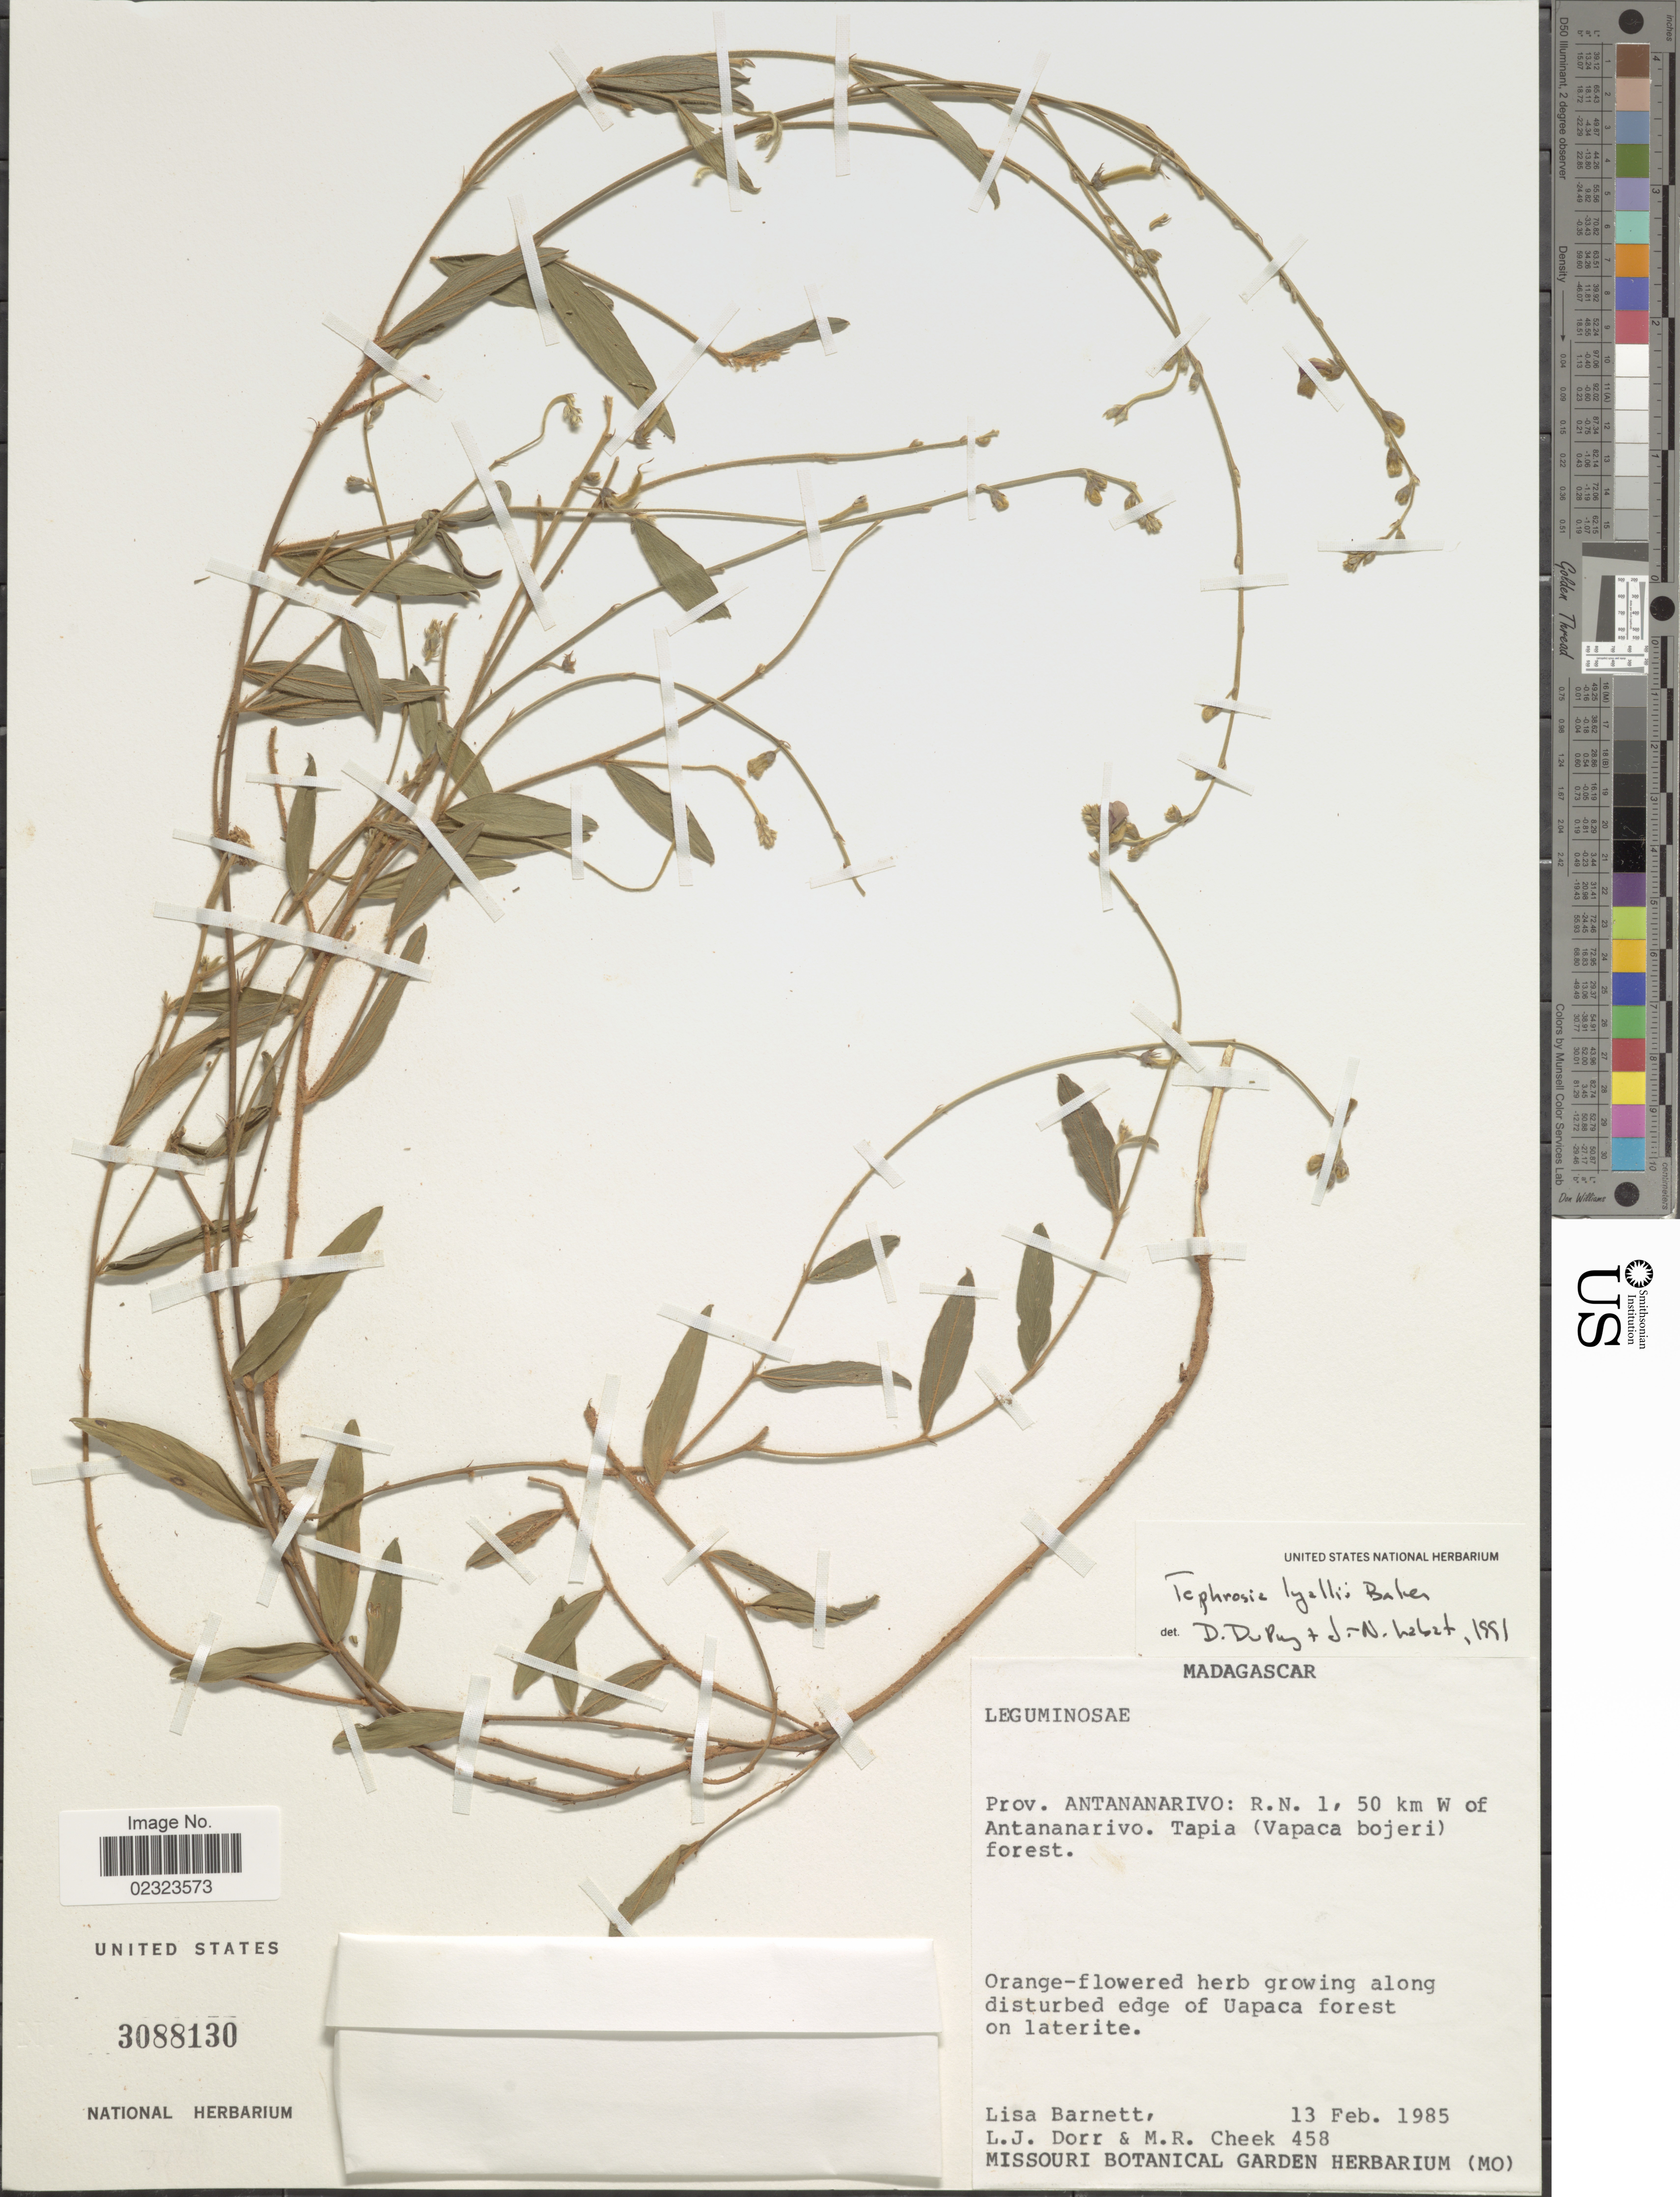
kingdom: Plantae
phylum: Tracheophyta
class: Magnoliopsida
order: Fabales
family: Fabaceae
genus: Tephrosia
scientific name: Tephrosia lyallii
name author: Baker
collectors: L. C. Barnett, L. J. Dorr & M. Cheek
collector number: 458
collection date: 1985-02-13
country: Madagascar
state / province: Itasy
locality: R.n. 1, 50 km W of Antananarivo, Tapia (Vapaca bojeri) forest.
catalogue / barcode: US 3088130